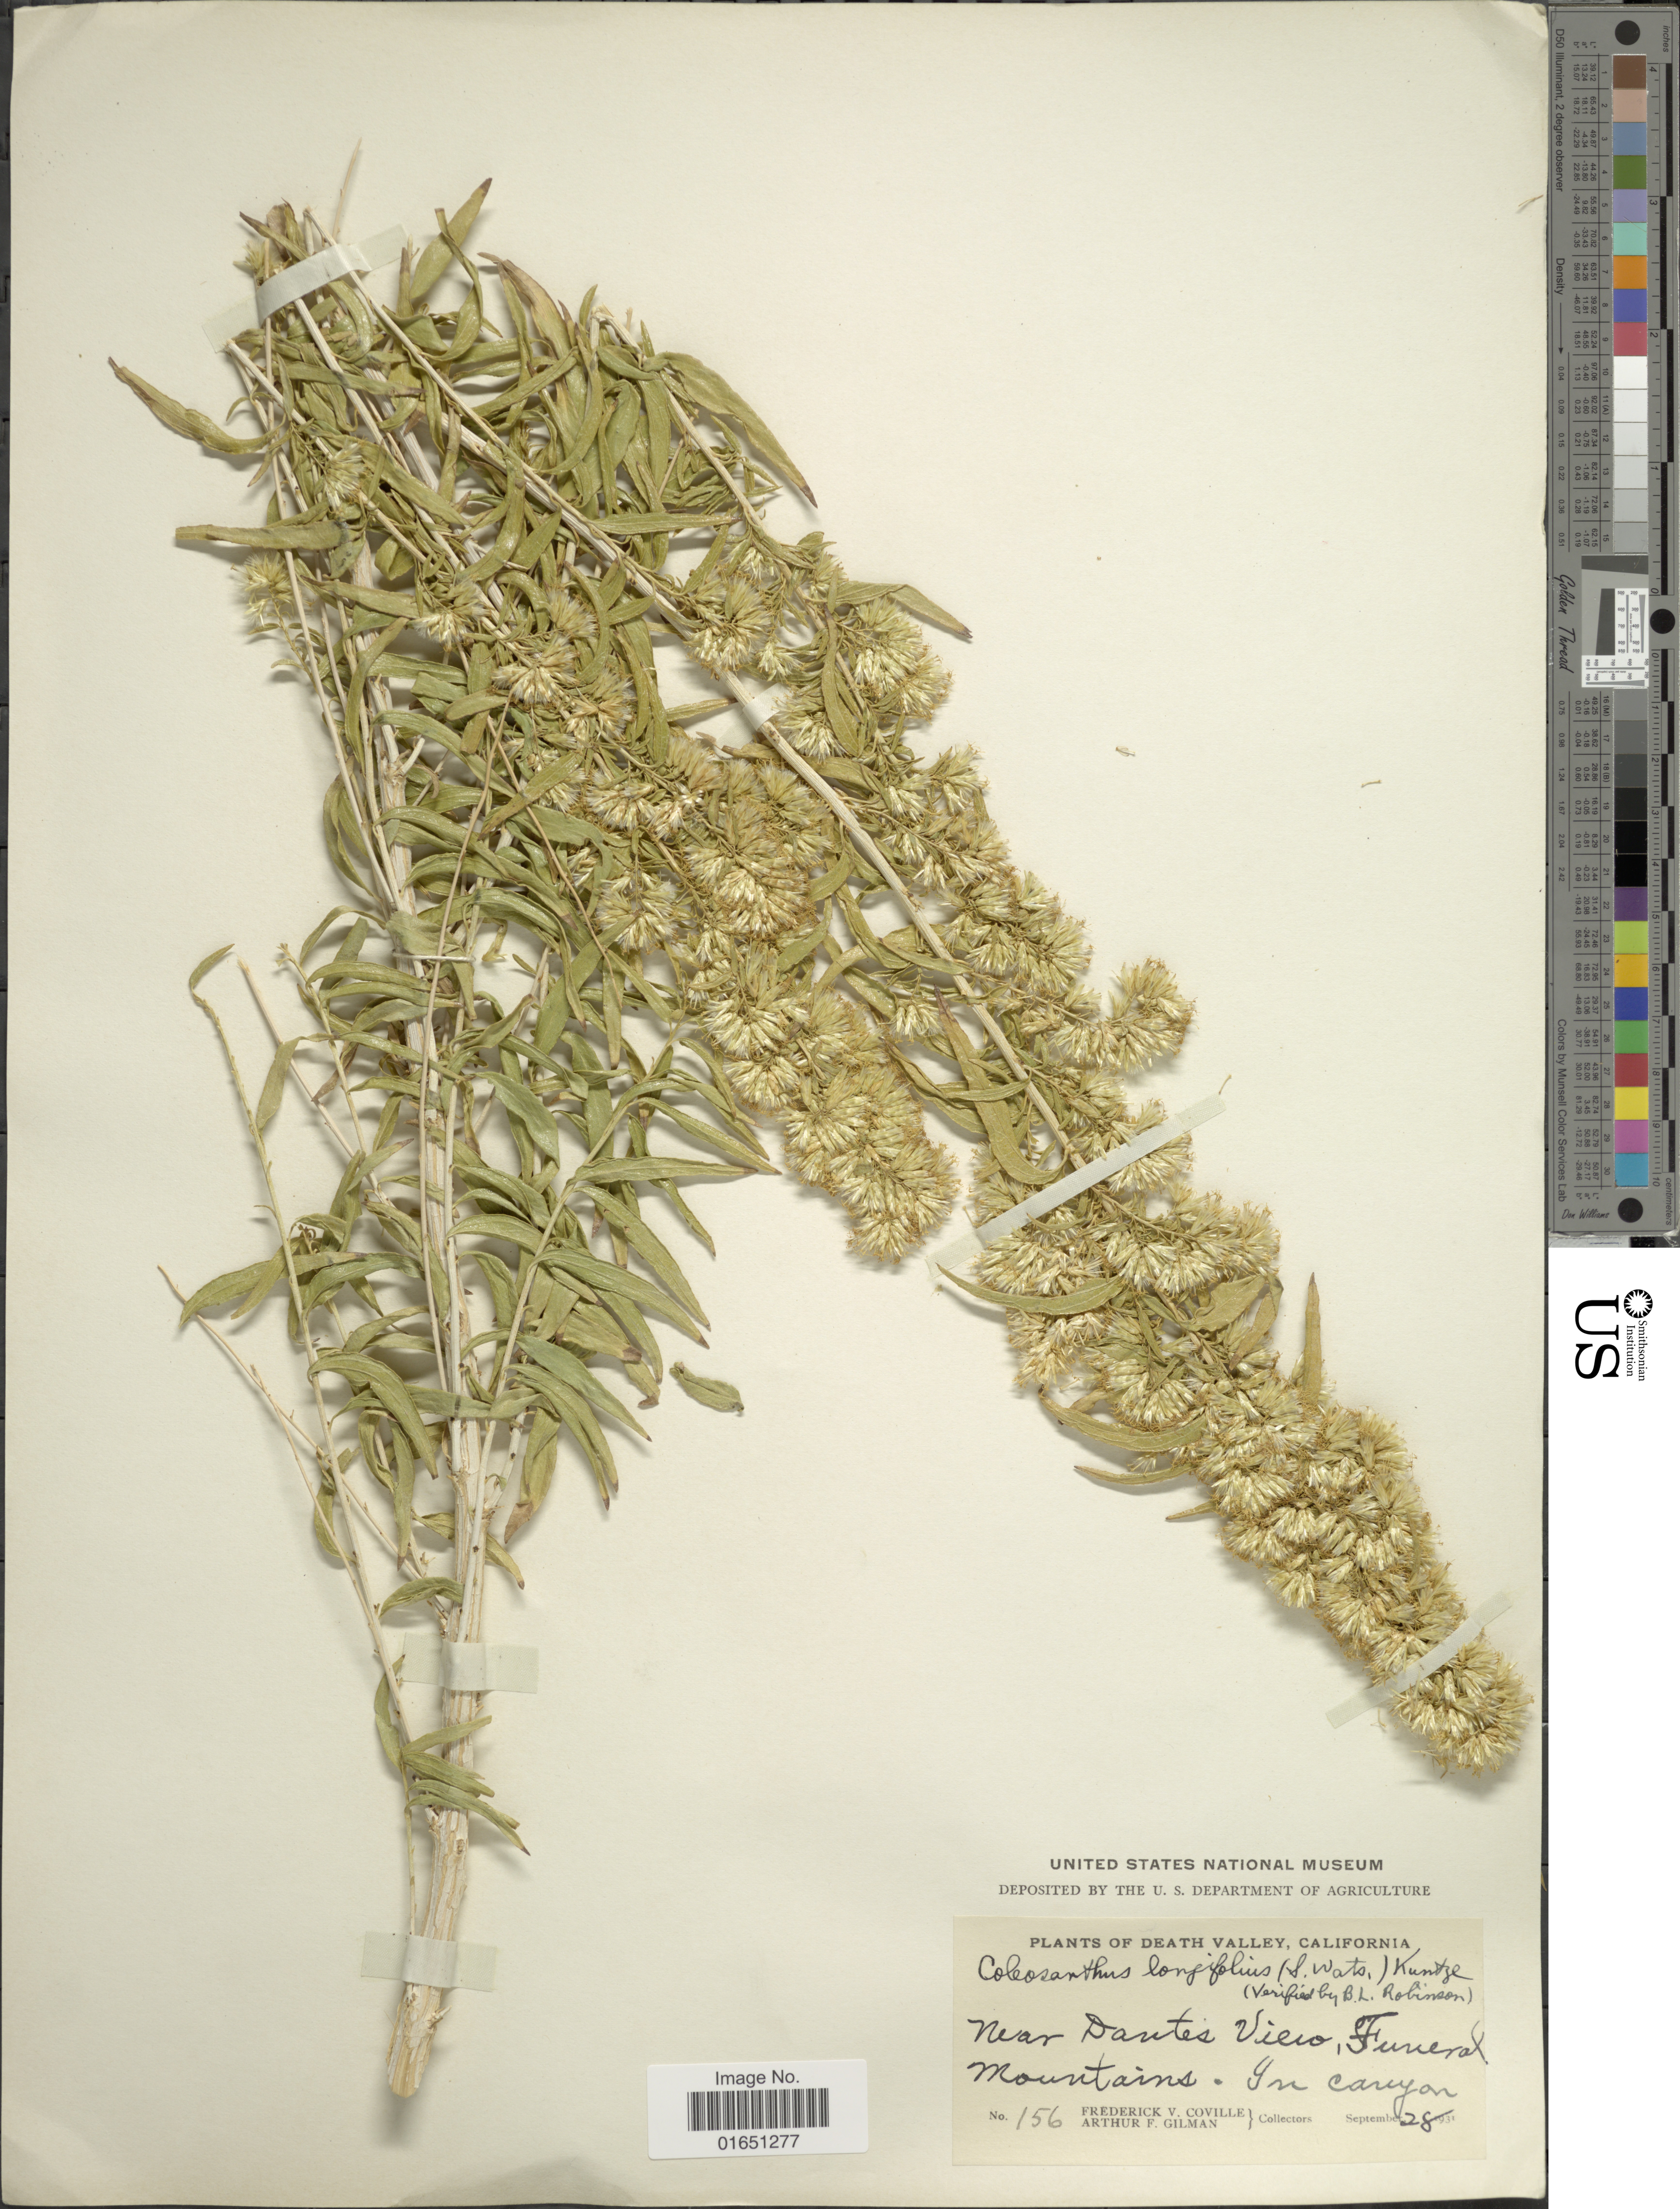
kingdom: Plantae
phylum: Tracheophyta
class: Magnoliopsida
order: Asterales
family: Asteraceae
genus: Brickellia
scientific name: Brickellia longifolia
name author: S. Watson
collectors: F. V. Coville & A. Gilman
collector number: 156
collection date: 1931-08-29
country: United States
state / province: California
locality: Death Valley, Near Dantes View, Funeral Mountains